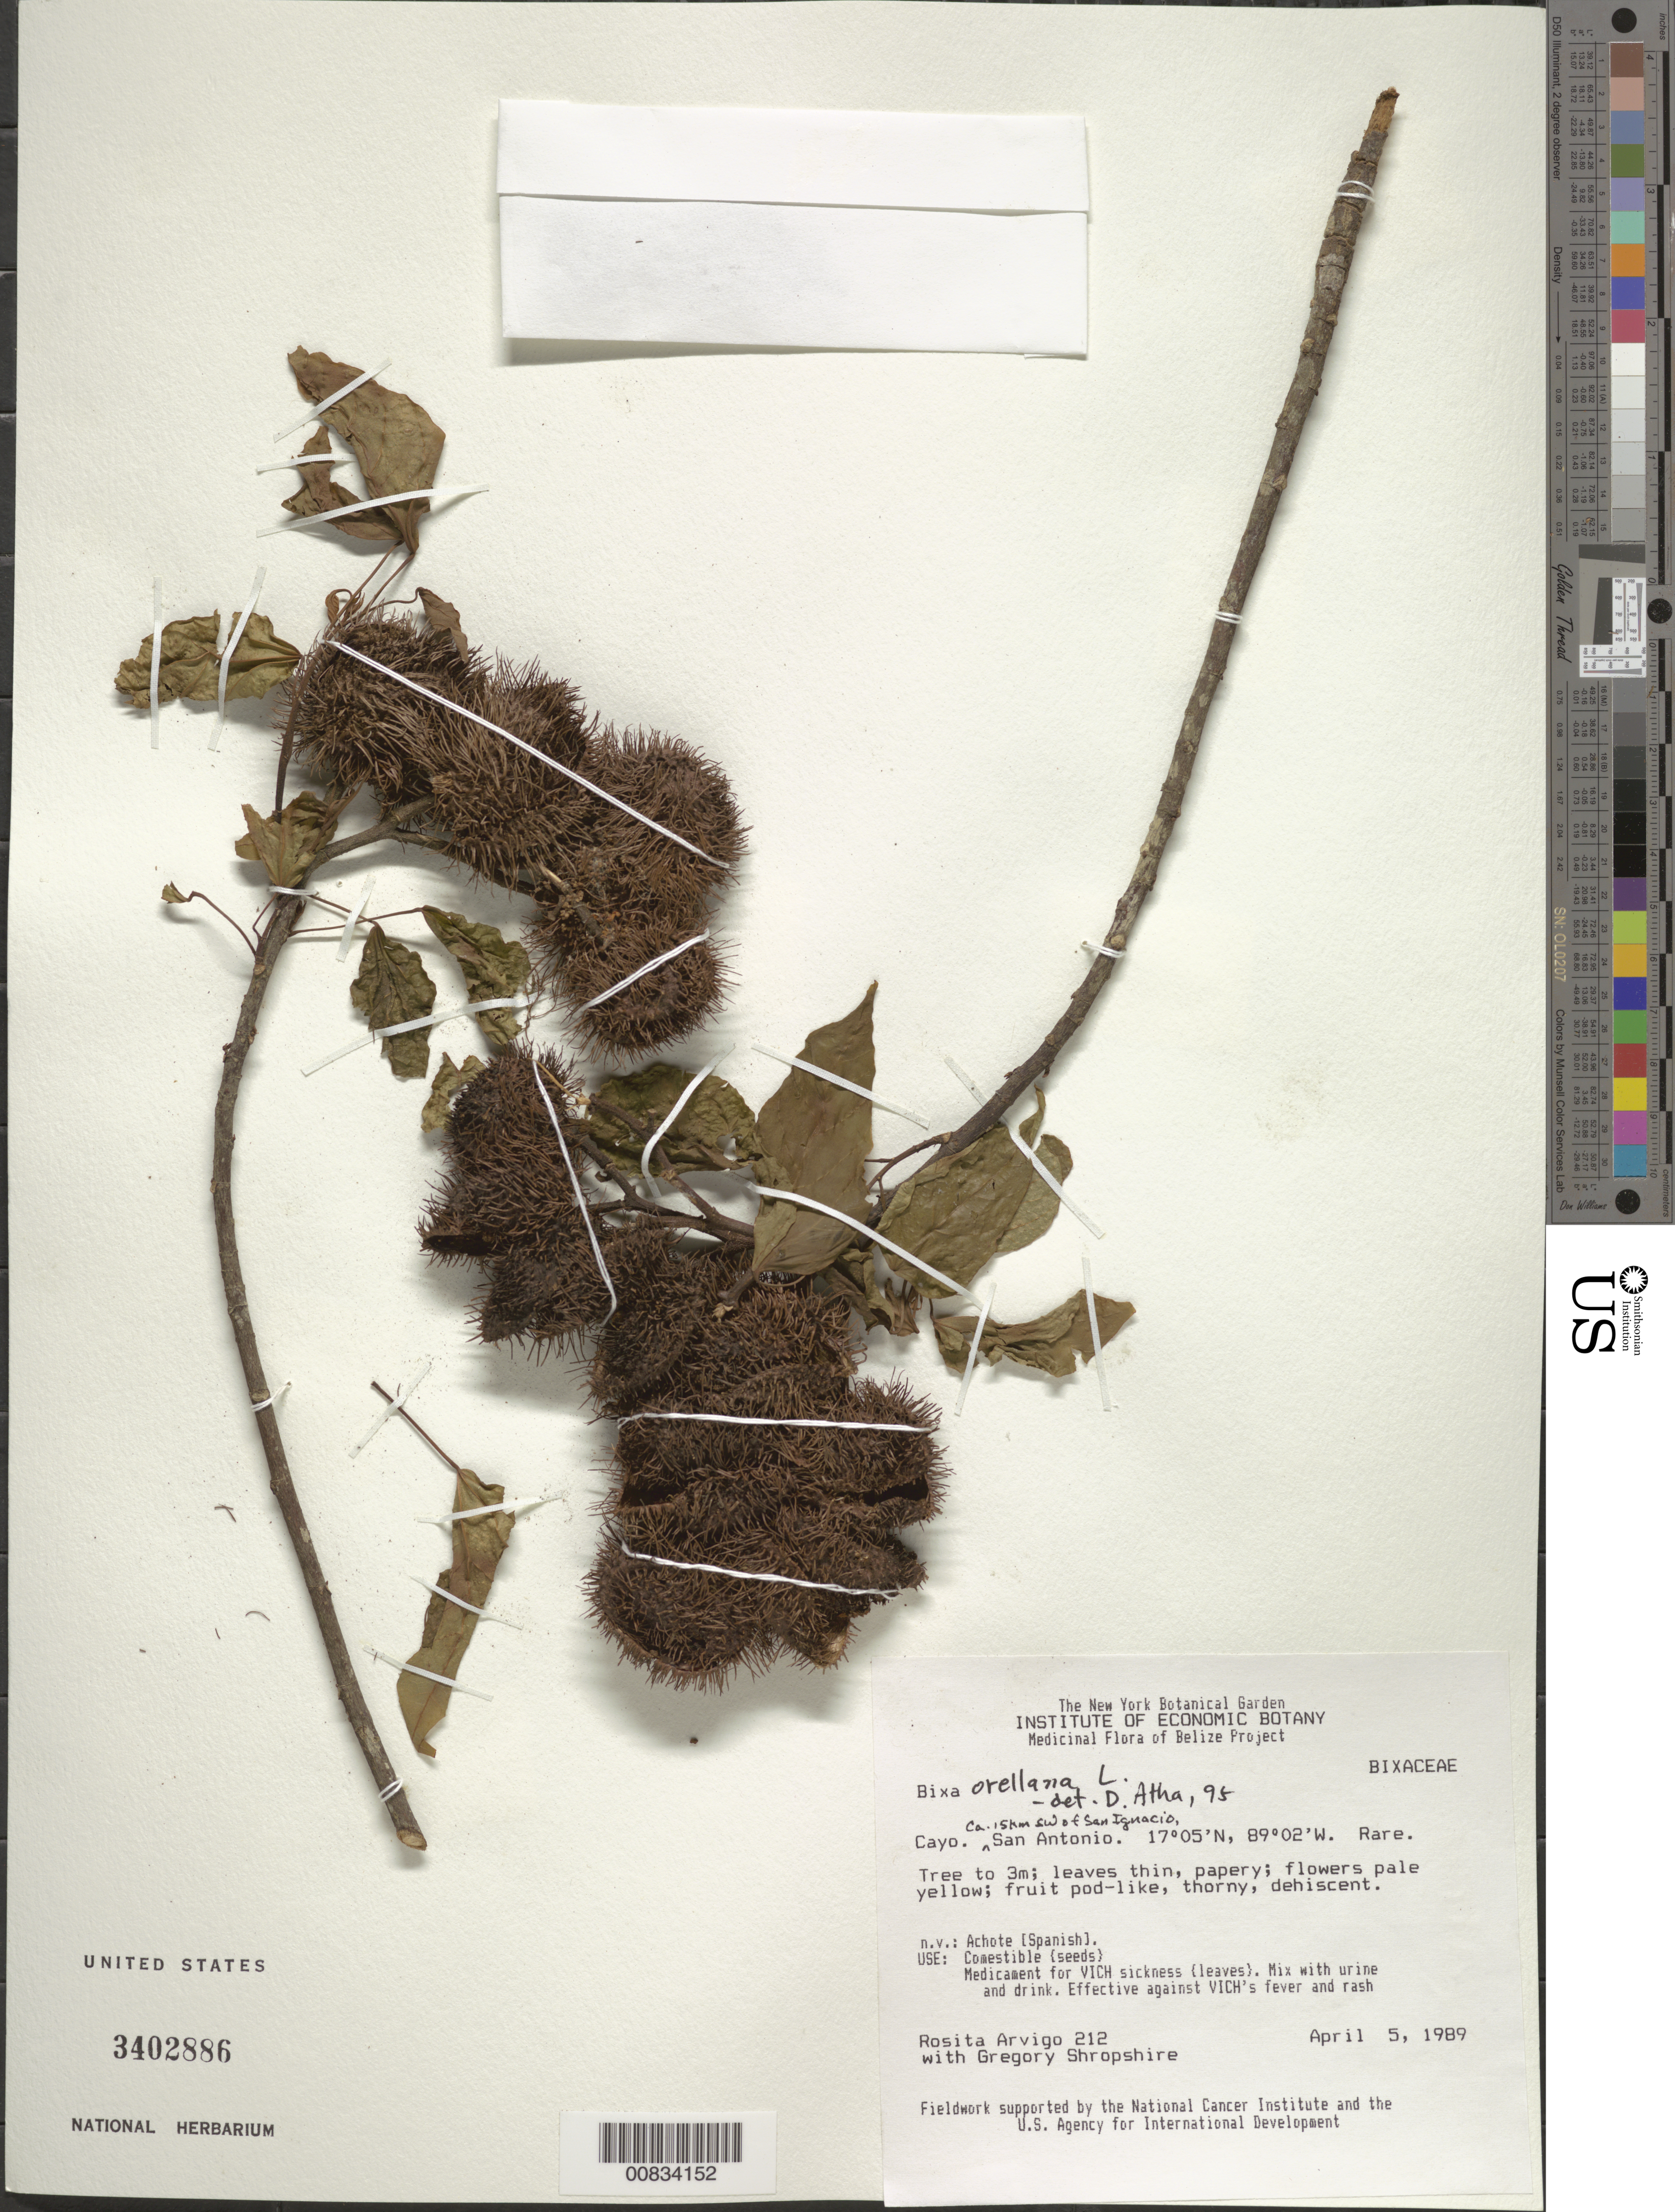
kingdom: Plantae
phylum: Tracheophyta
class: Magnoliopsida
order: Malvales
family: Bixaceae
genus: Bixa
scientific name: Bixa orellana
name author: L.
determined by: Atha, D. E.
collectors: R. Arvigo & G. Shropshire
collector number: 212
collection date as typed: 05 Apr 1989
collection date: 1989-04-05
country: Belize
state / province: Cayo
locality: Ca. 15 km SW of San Ignacio, San Antonio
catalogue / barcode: US 3402886